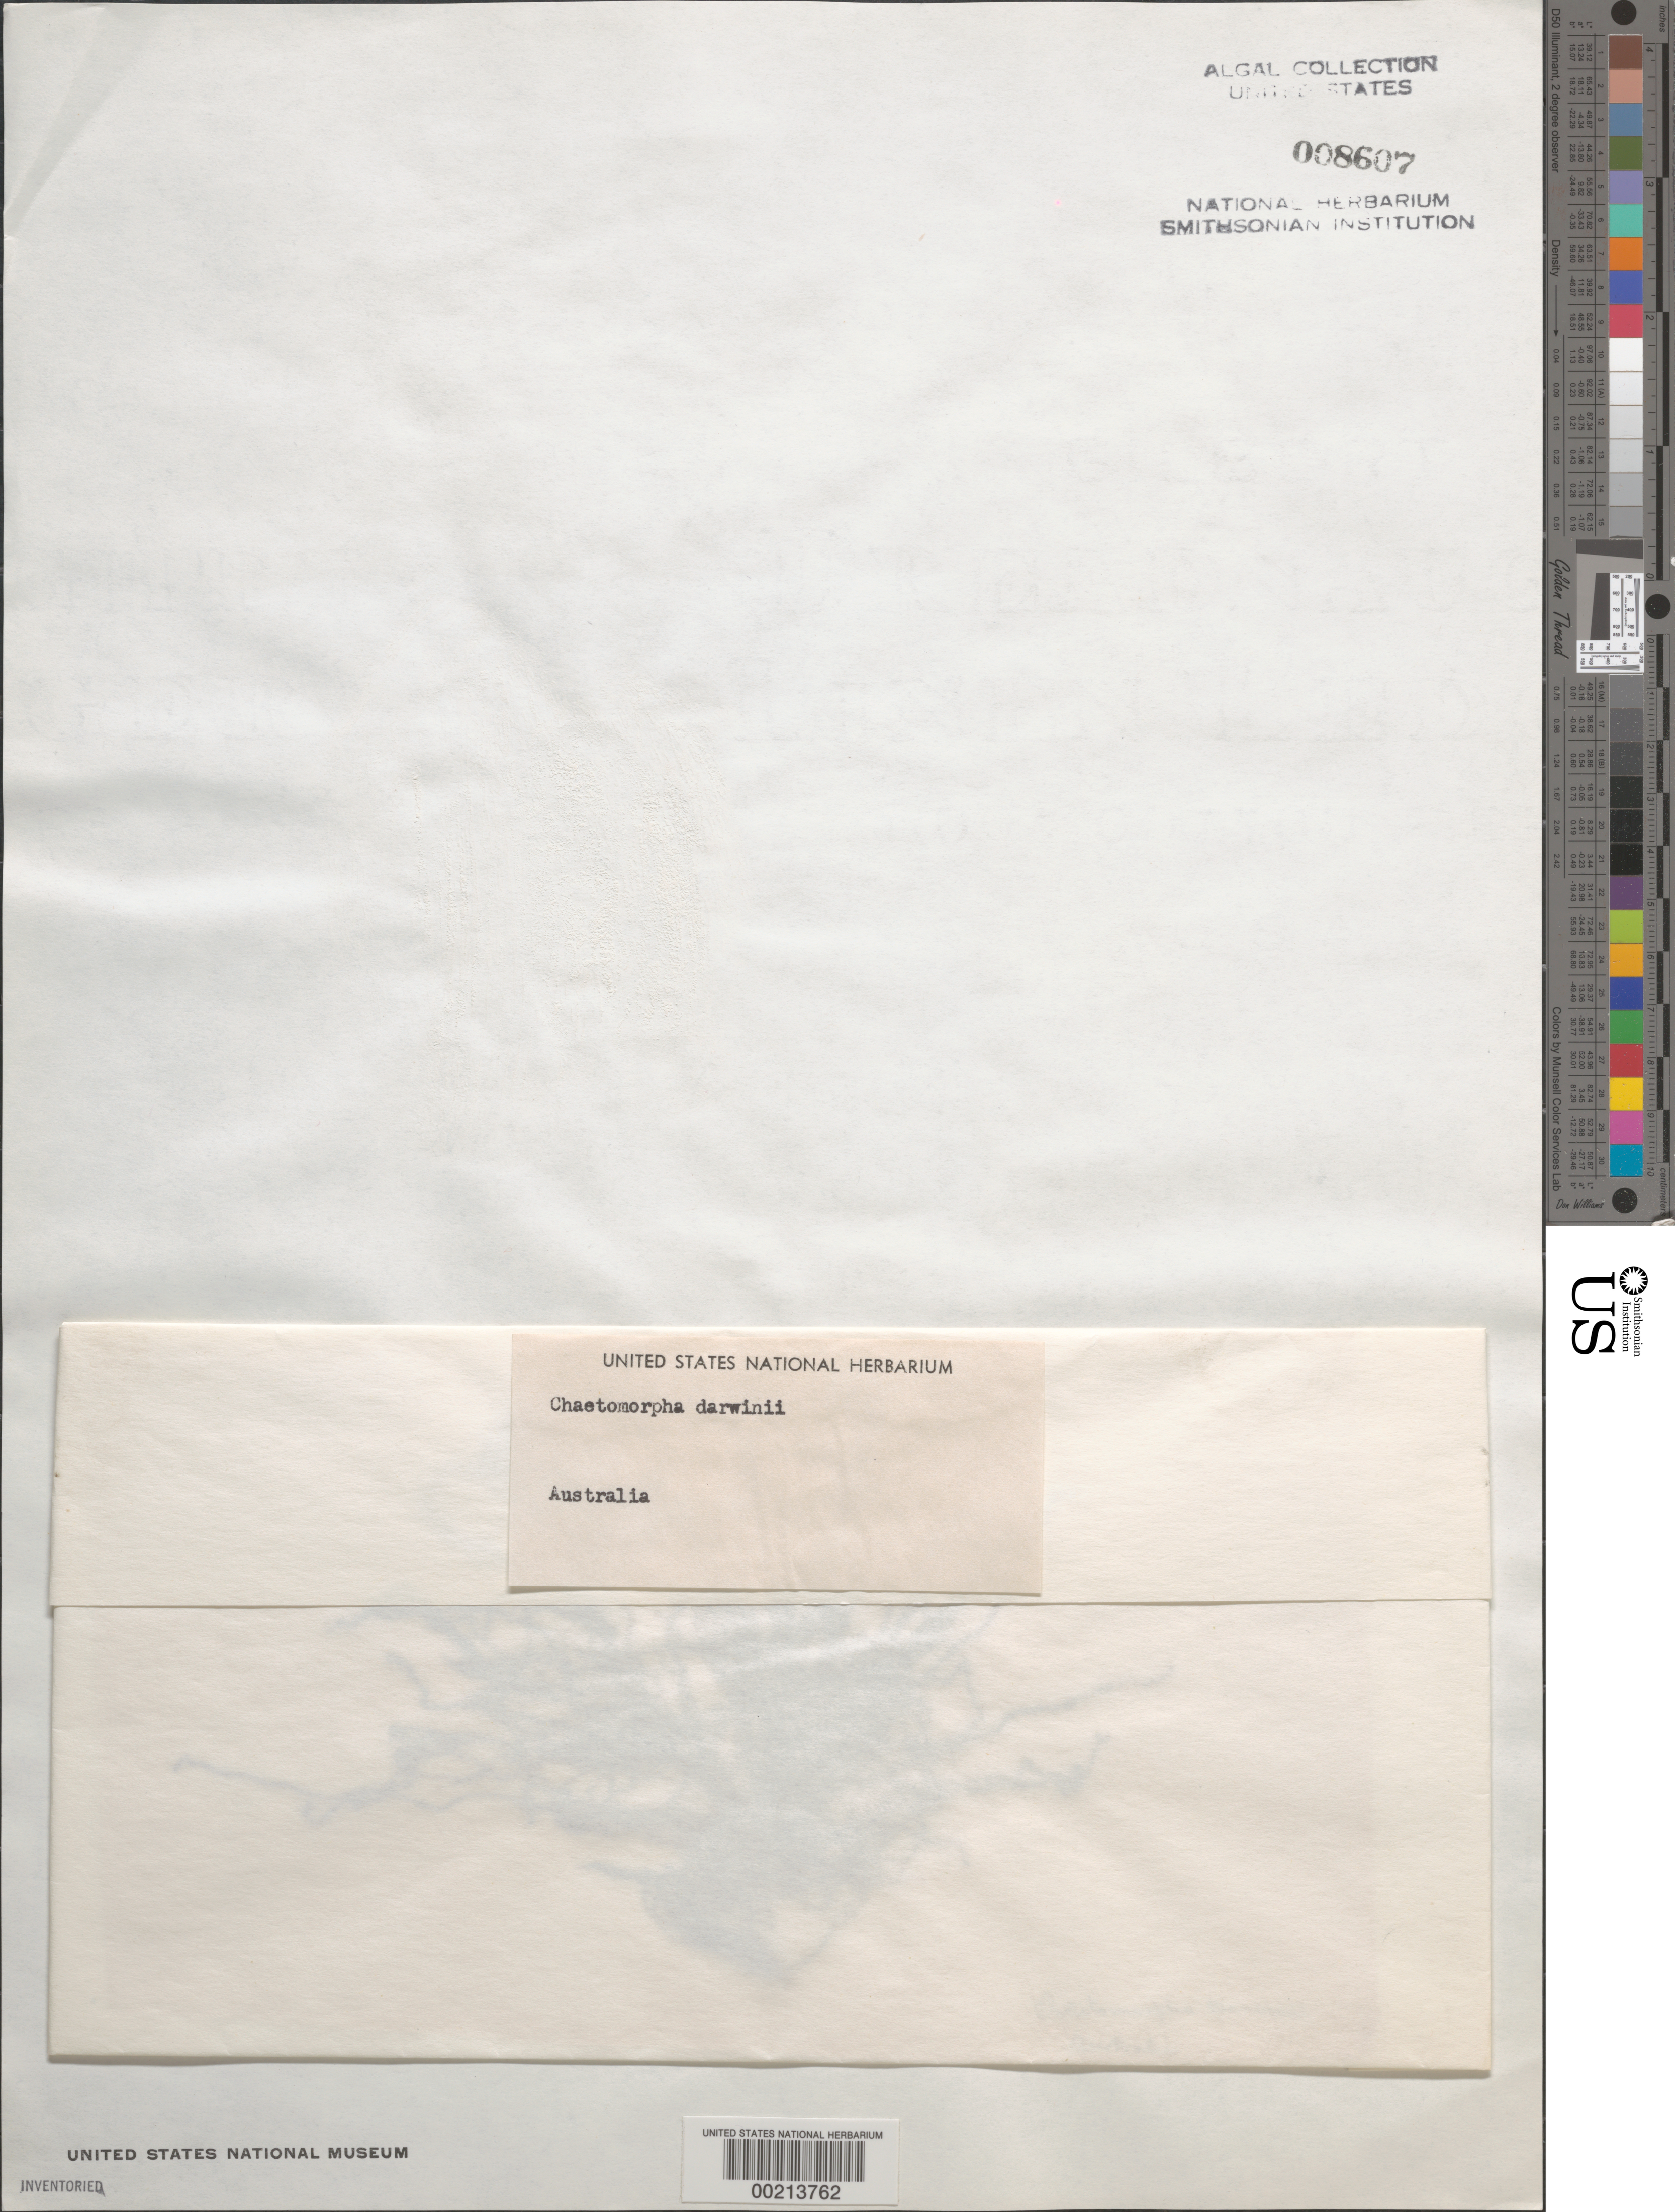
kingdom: Plantae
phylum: Chlorophyta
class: Ulvophyceae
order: Cladophorales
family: Cladophoraceae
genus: Chaetomorpha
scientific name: Chaetomorpha coliformis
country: Australia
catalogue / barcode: US 8607